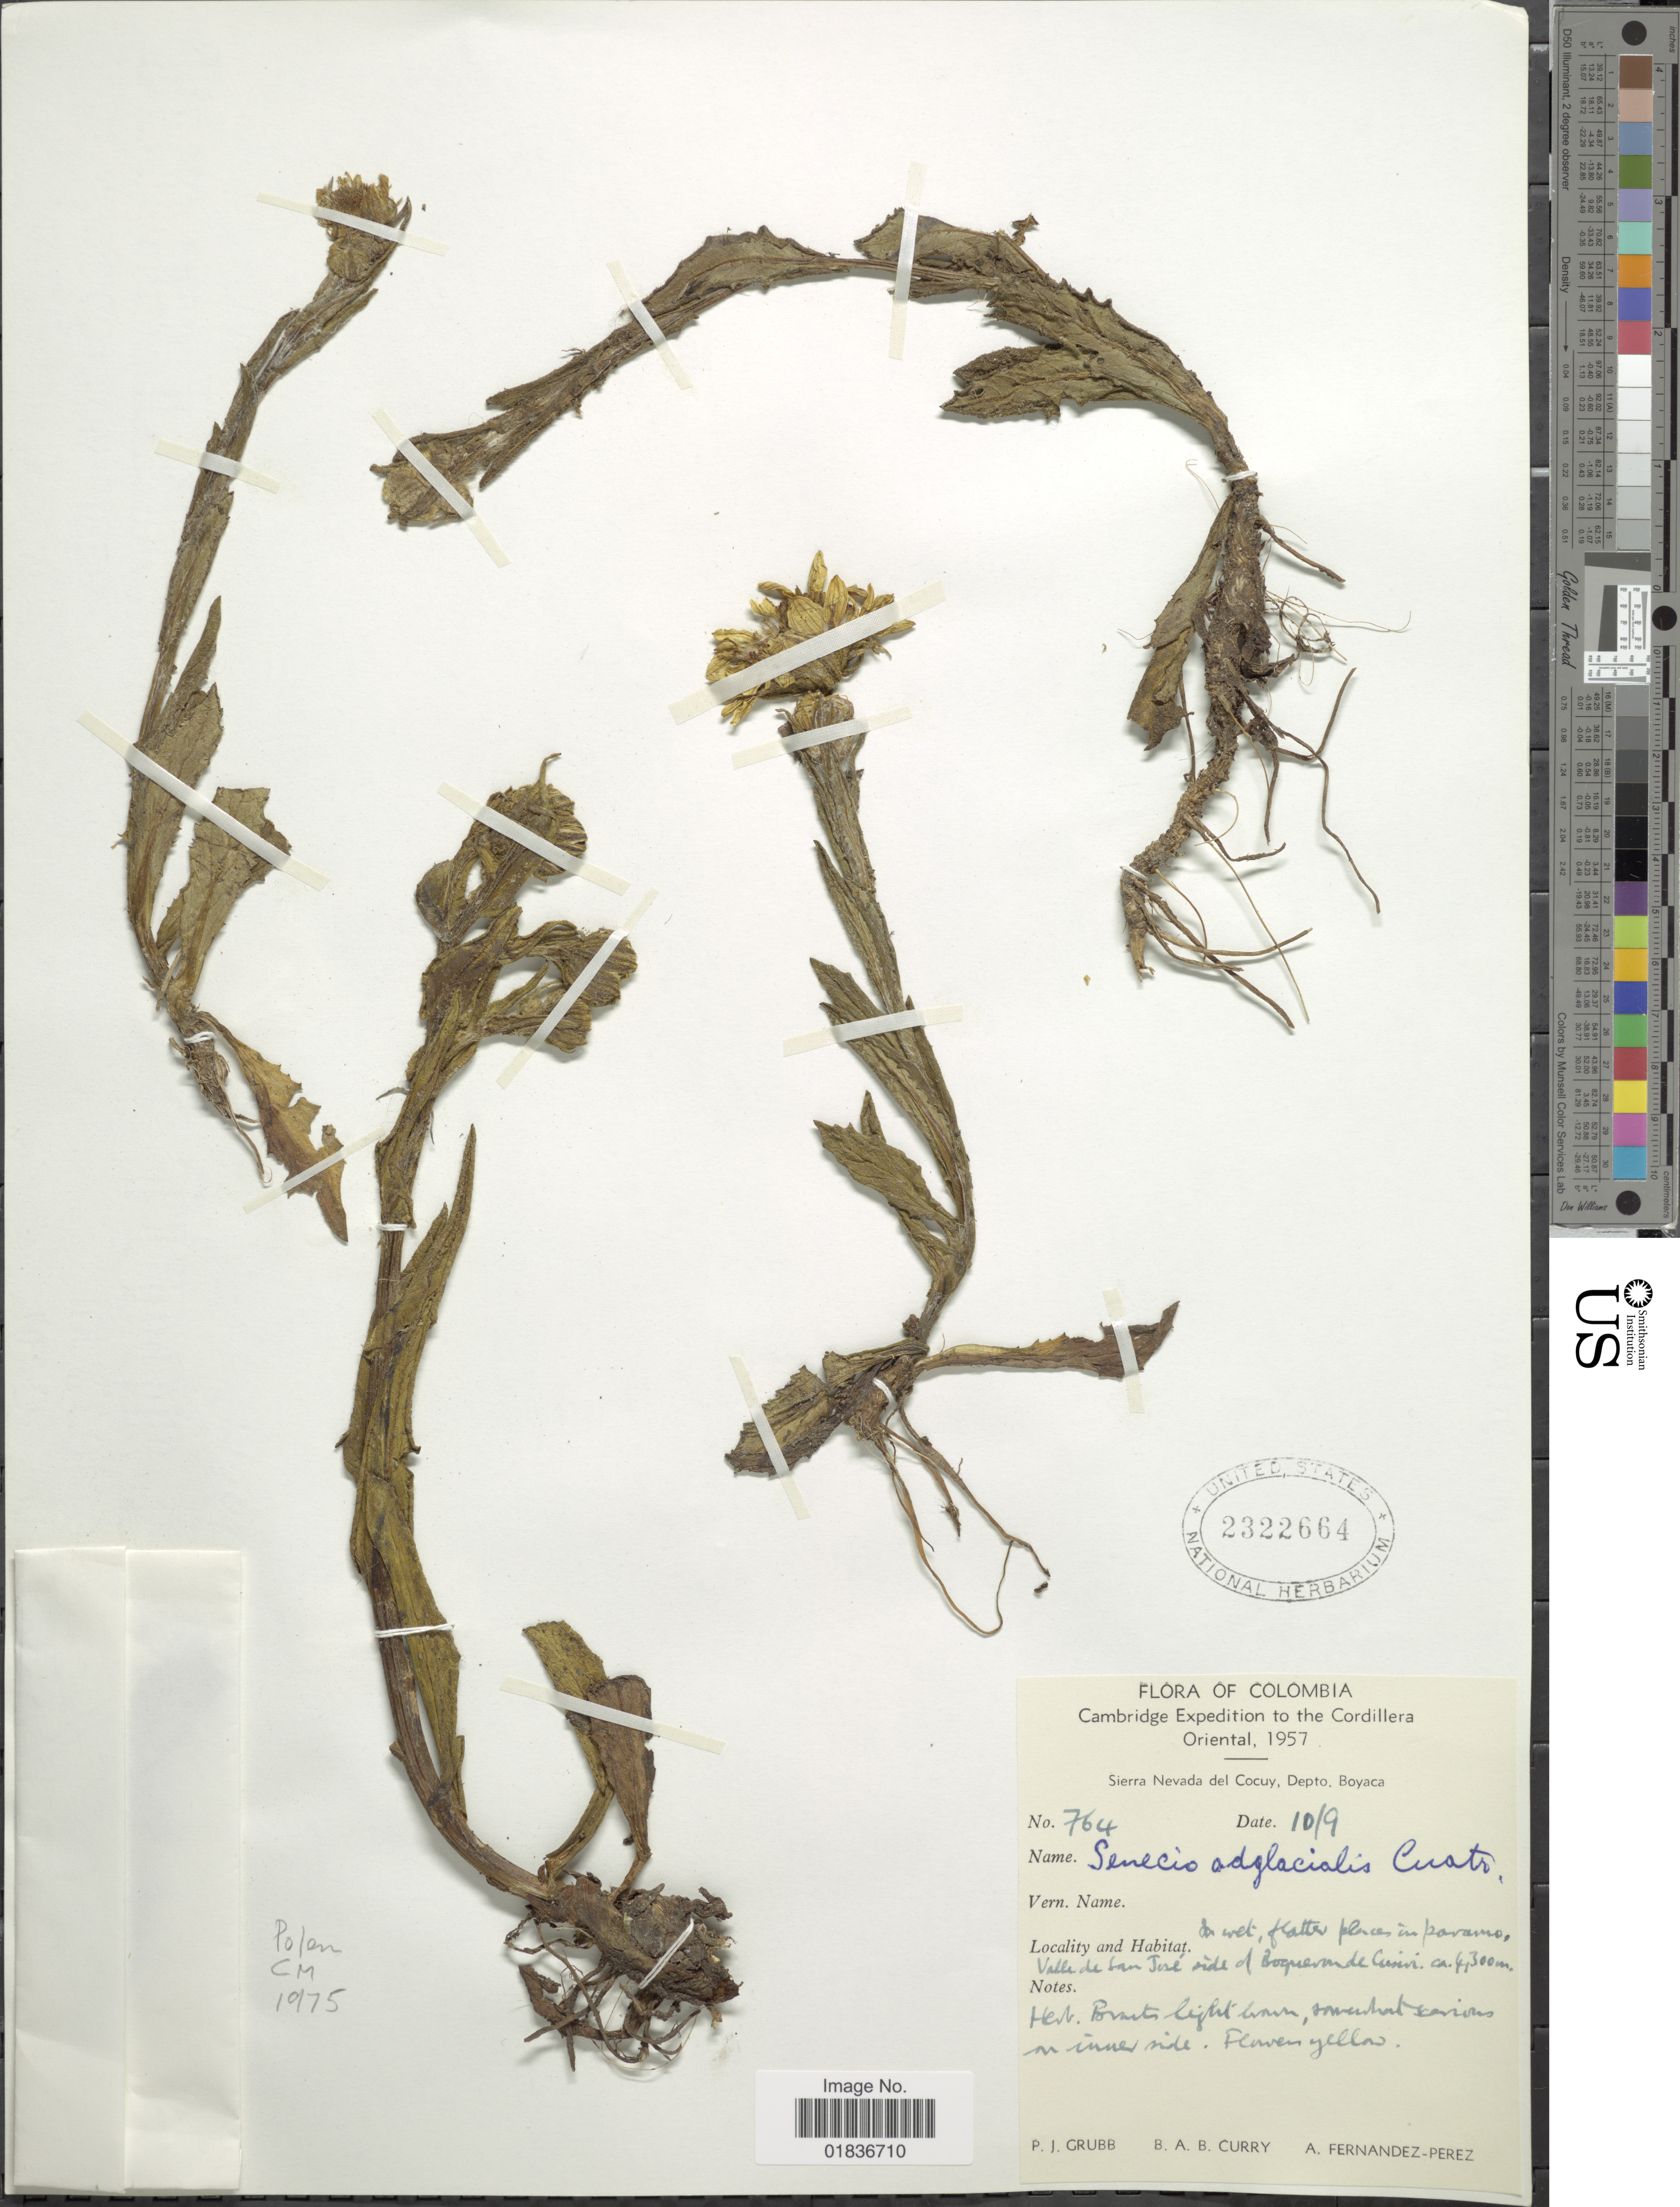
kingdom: Plantae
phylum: Tracheophyta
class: Magnoliopsida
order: Asterales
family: Asteraceae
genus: Senecio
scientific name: Senecio adglacialis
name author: Cuatrec.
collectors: P. J. Grubb, B. Curry & A. Fernández-Pérez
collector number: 764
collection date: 1957-09-10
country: Colombia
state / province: Boyacá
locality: Sierra Nevada del Cocuy, Depto. Boyacá.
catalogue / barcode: US 2322664